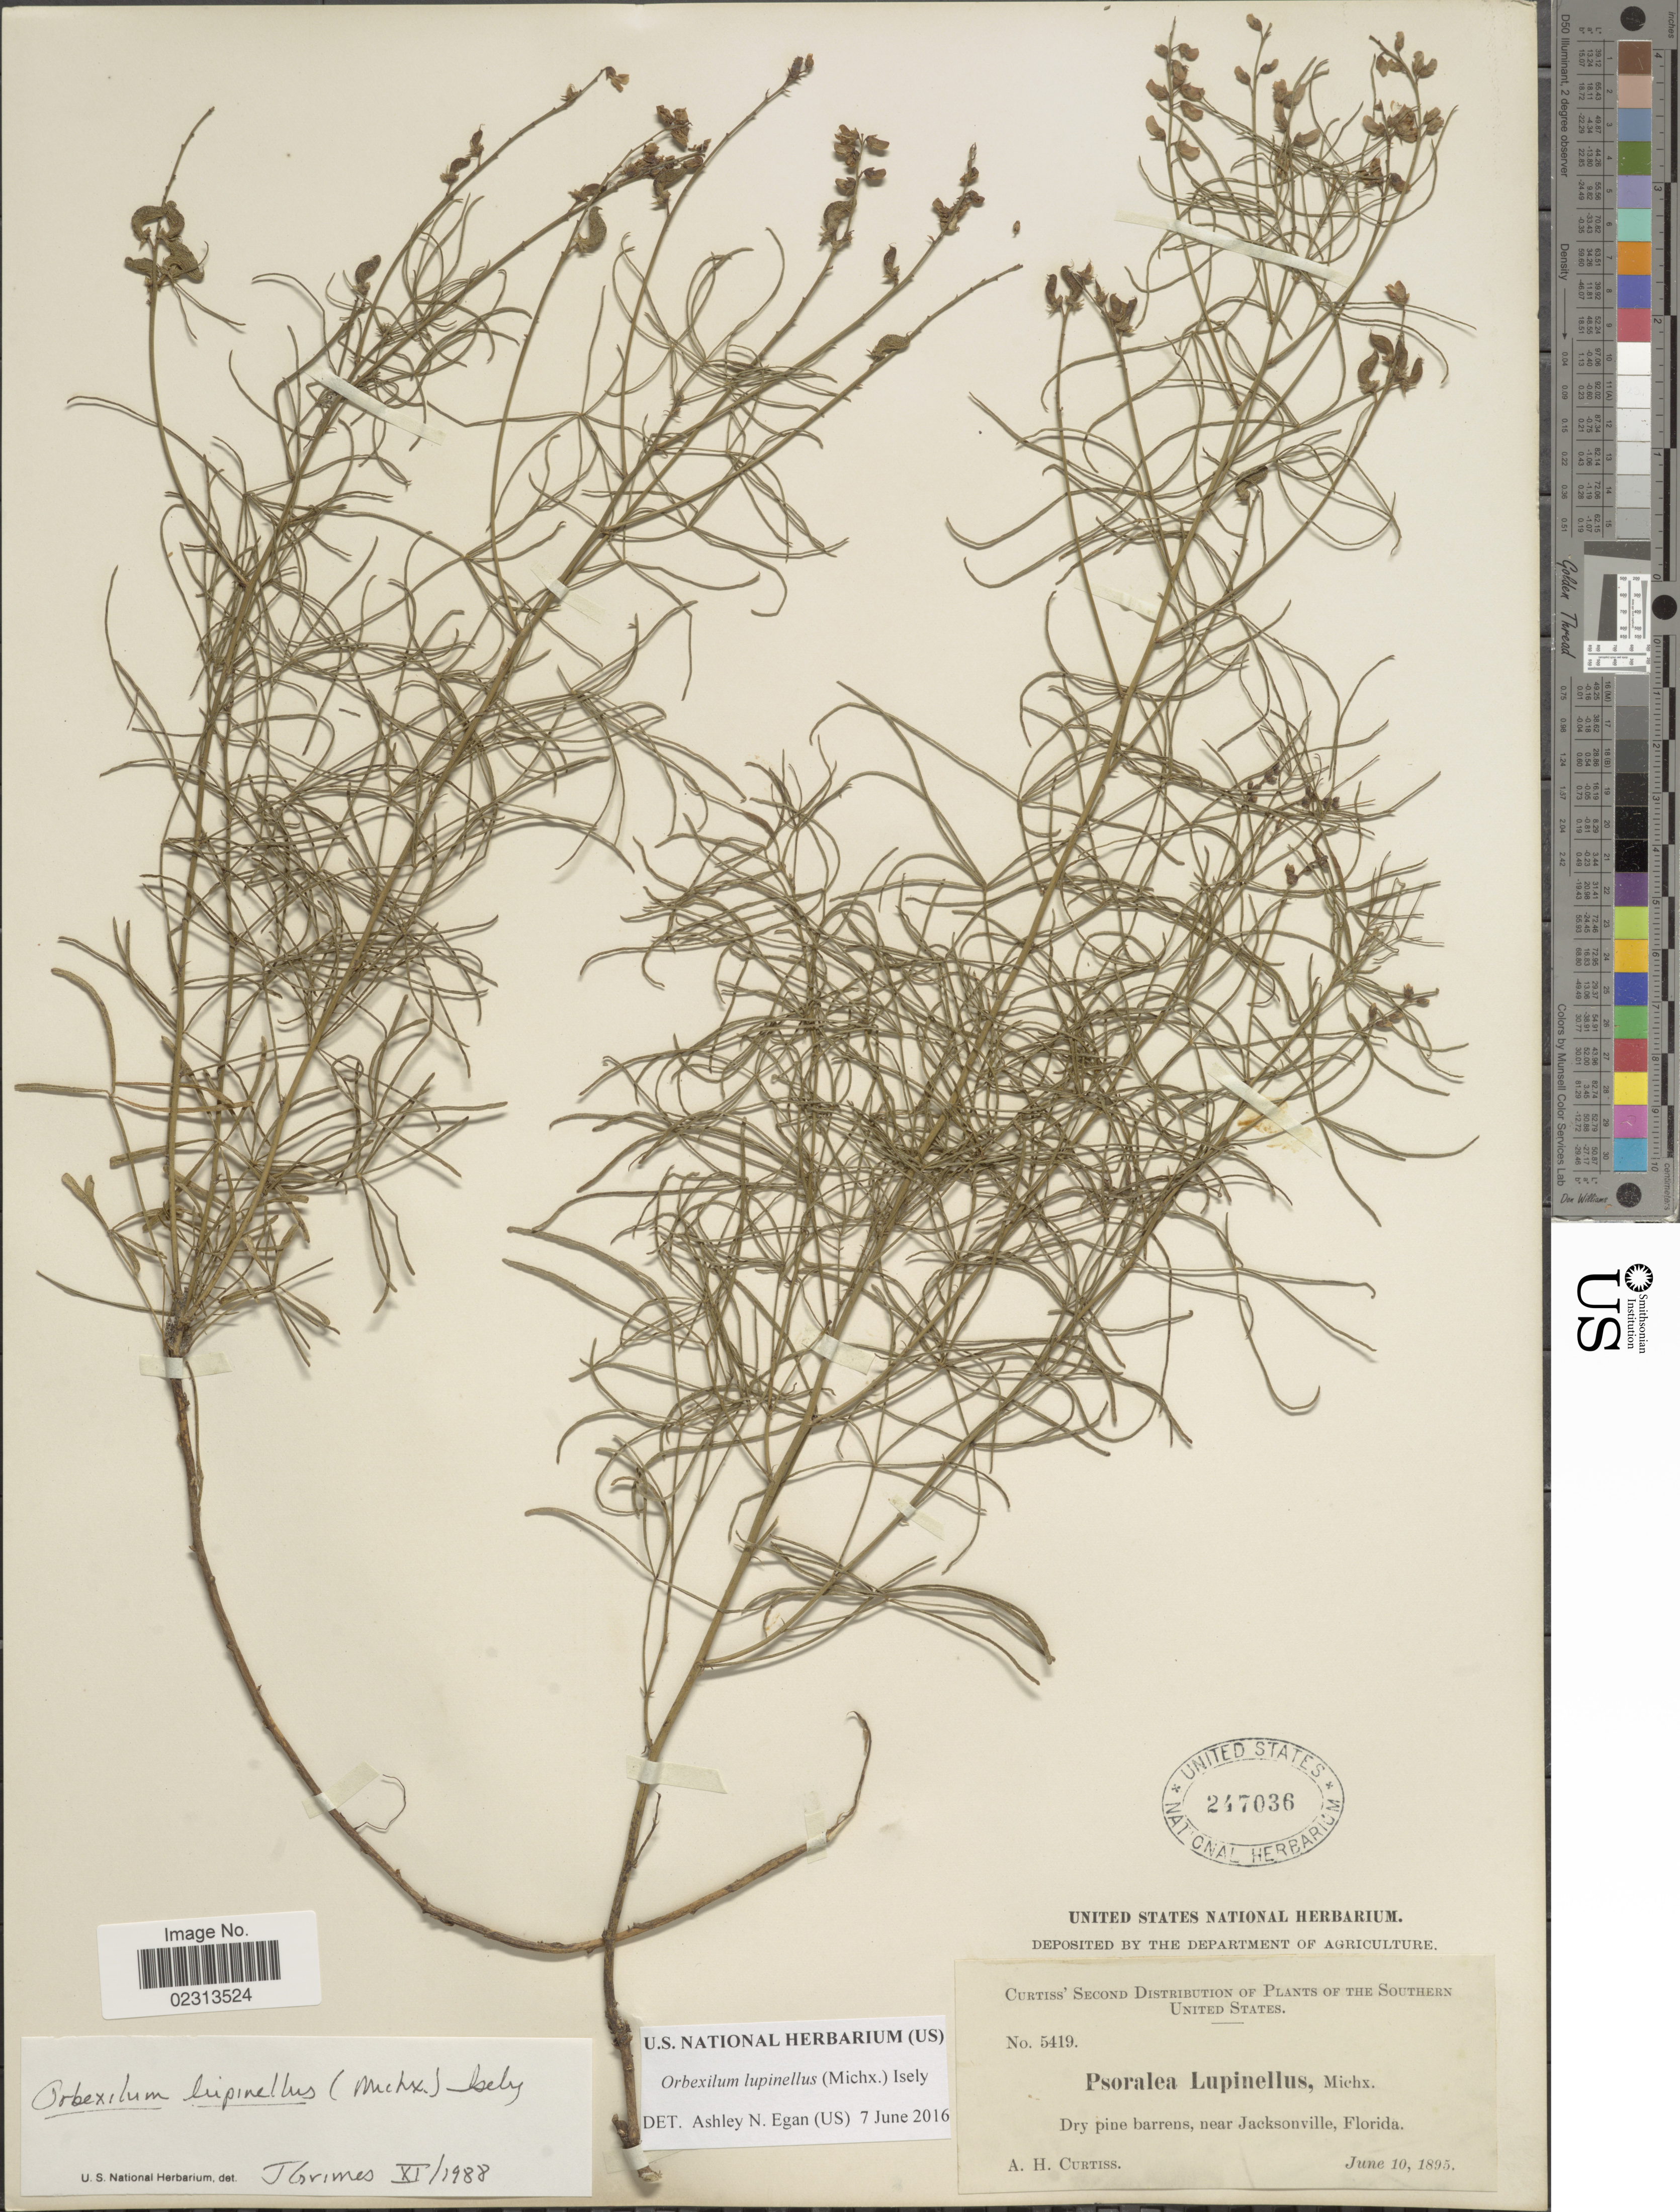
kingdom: Plantae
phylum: Tracheophyta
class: Magnoliopsida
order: Fabales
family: Fabaceae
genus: Orbexilum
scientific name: Orbexilum lupinellus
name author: (Michx.) Isley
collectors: A. H. Curtiss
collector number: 5419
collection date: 1895-06-10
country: United States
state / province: Florida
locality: Near Jacksonville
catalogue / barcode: US 247036